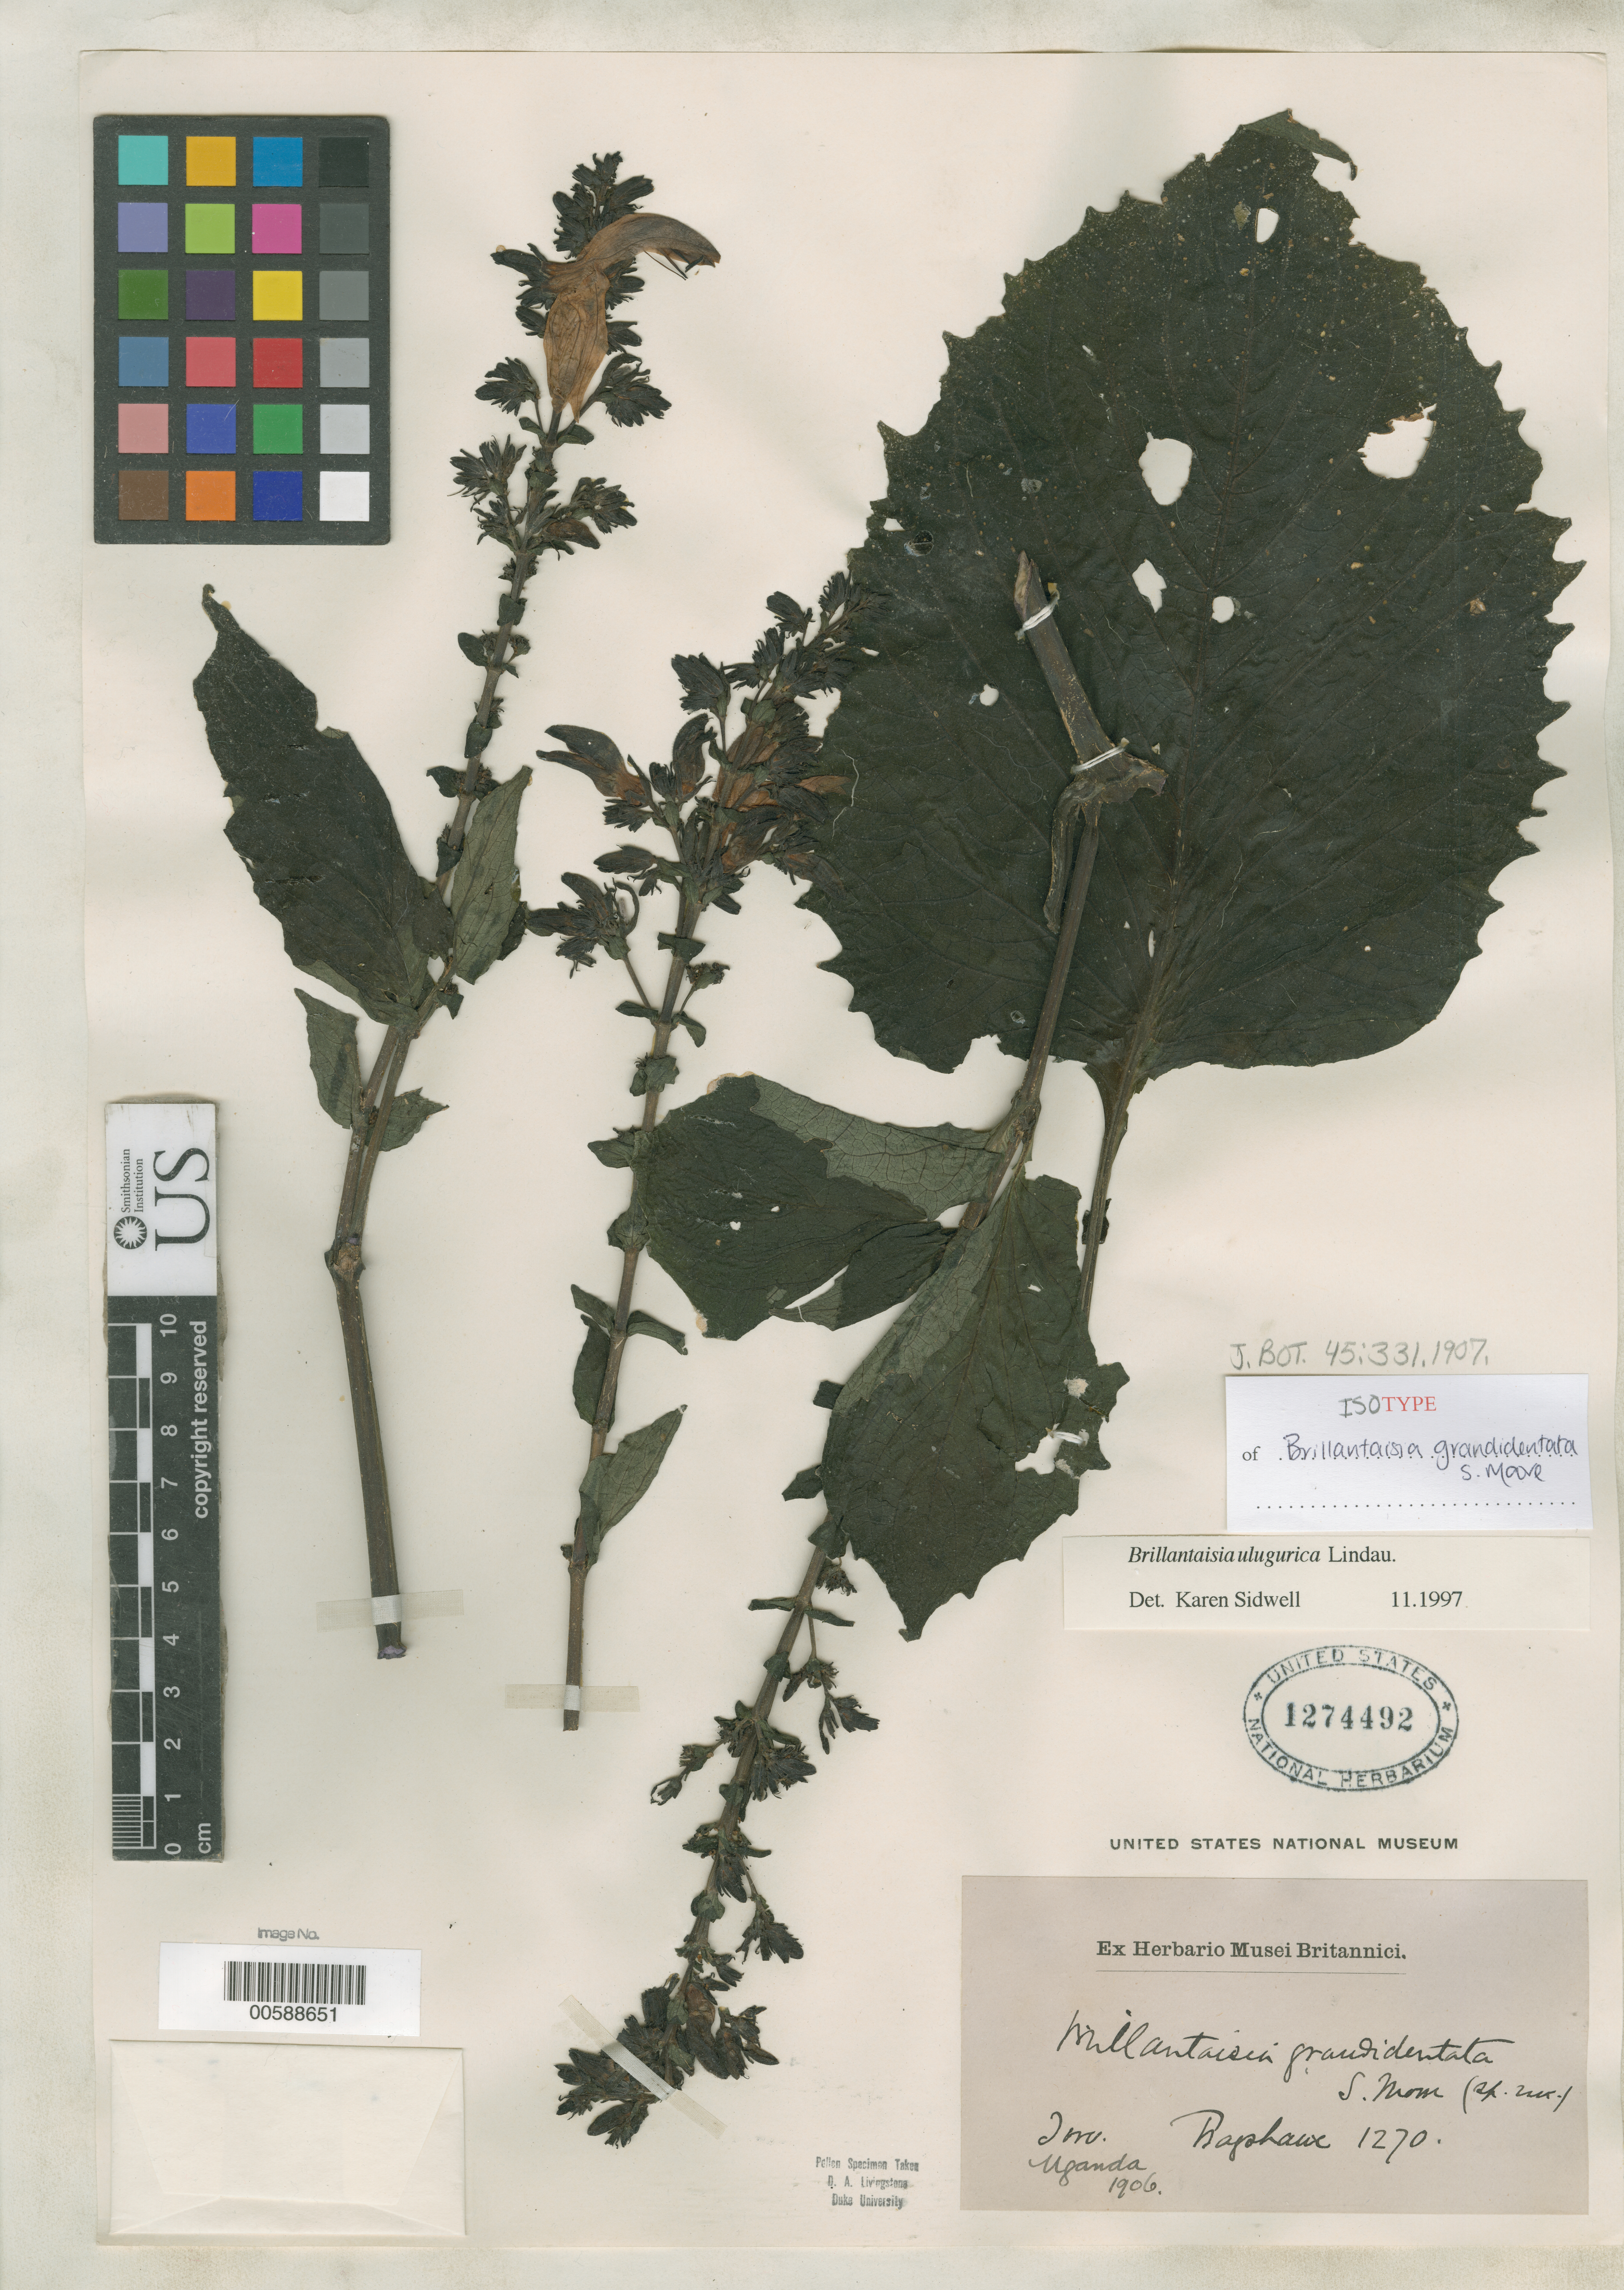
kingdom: Plantae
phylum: Tracheophyta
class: Magnoliopsida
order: Lamiales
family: Acanthaceae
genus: Brillantaisia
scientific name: Brillantaisia grandidentata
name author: S. Moore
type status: Isotype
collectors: A. Bagshawe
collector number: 1270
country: Uganda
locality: Toro.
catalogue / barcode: US 1274492